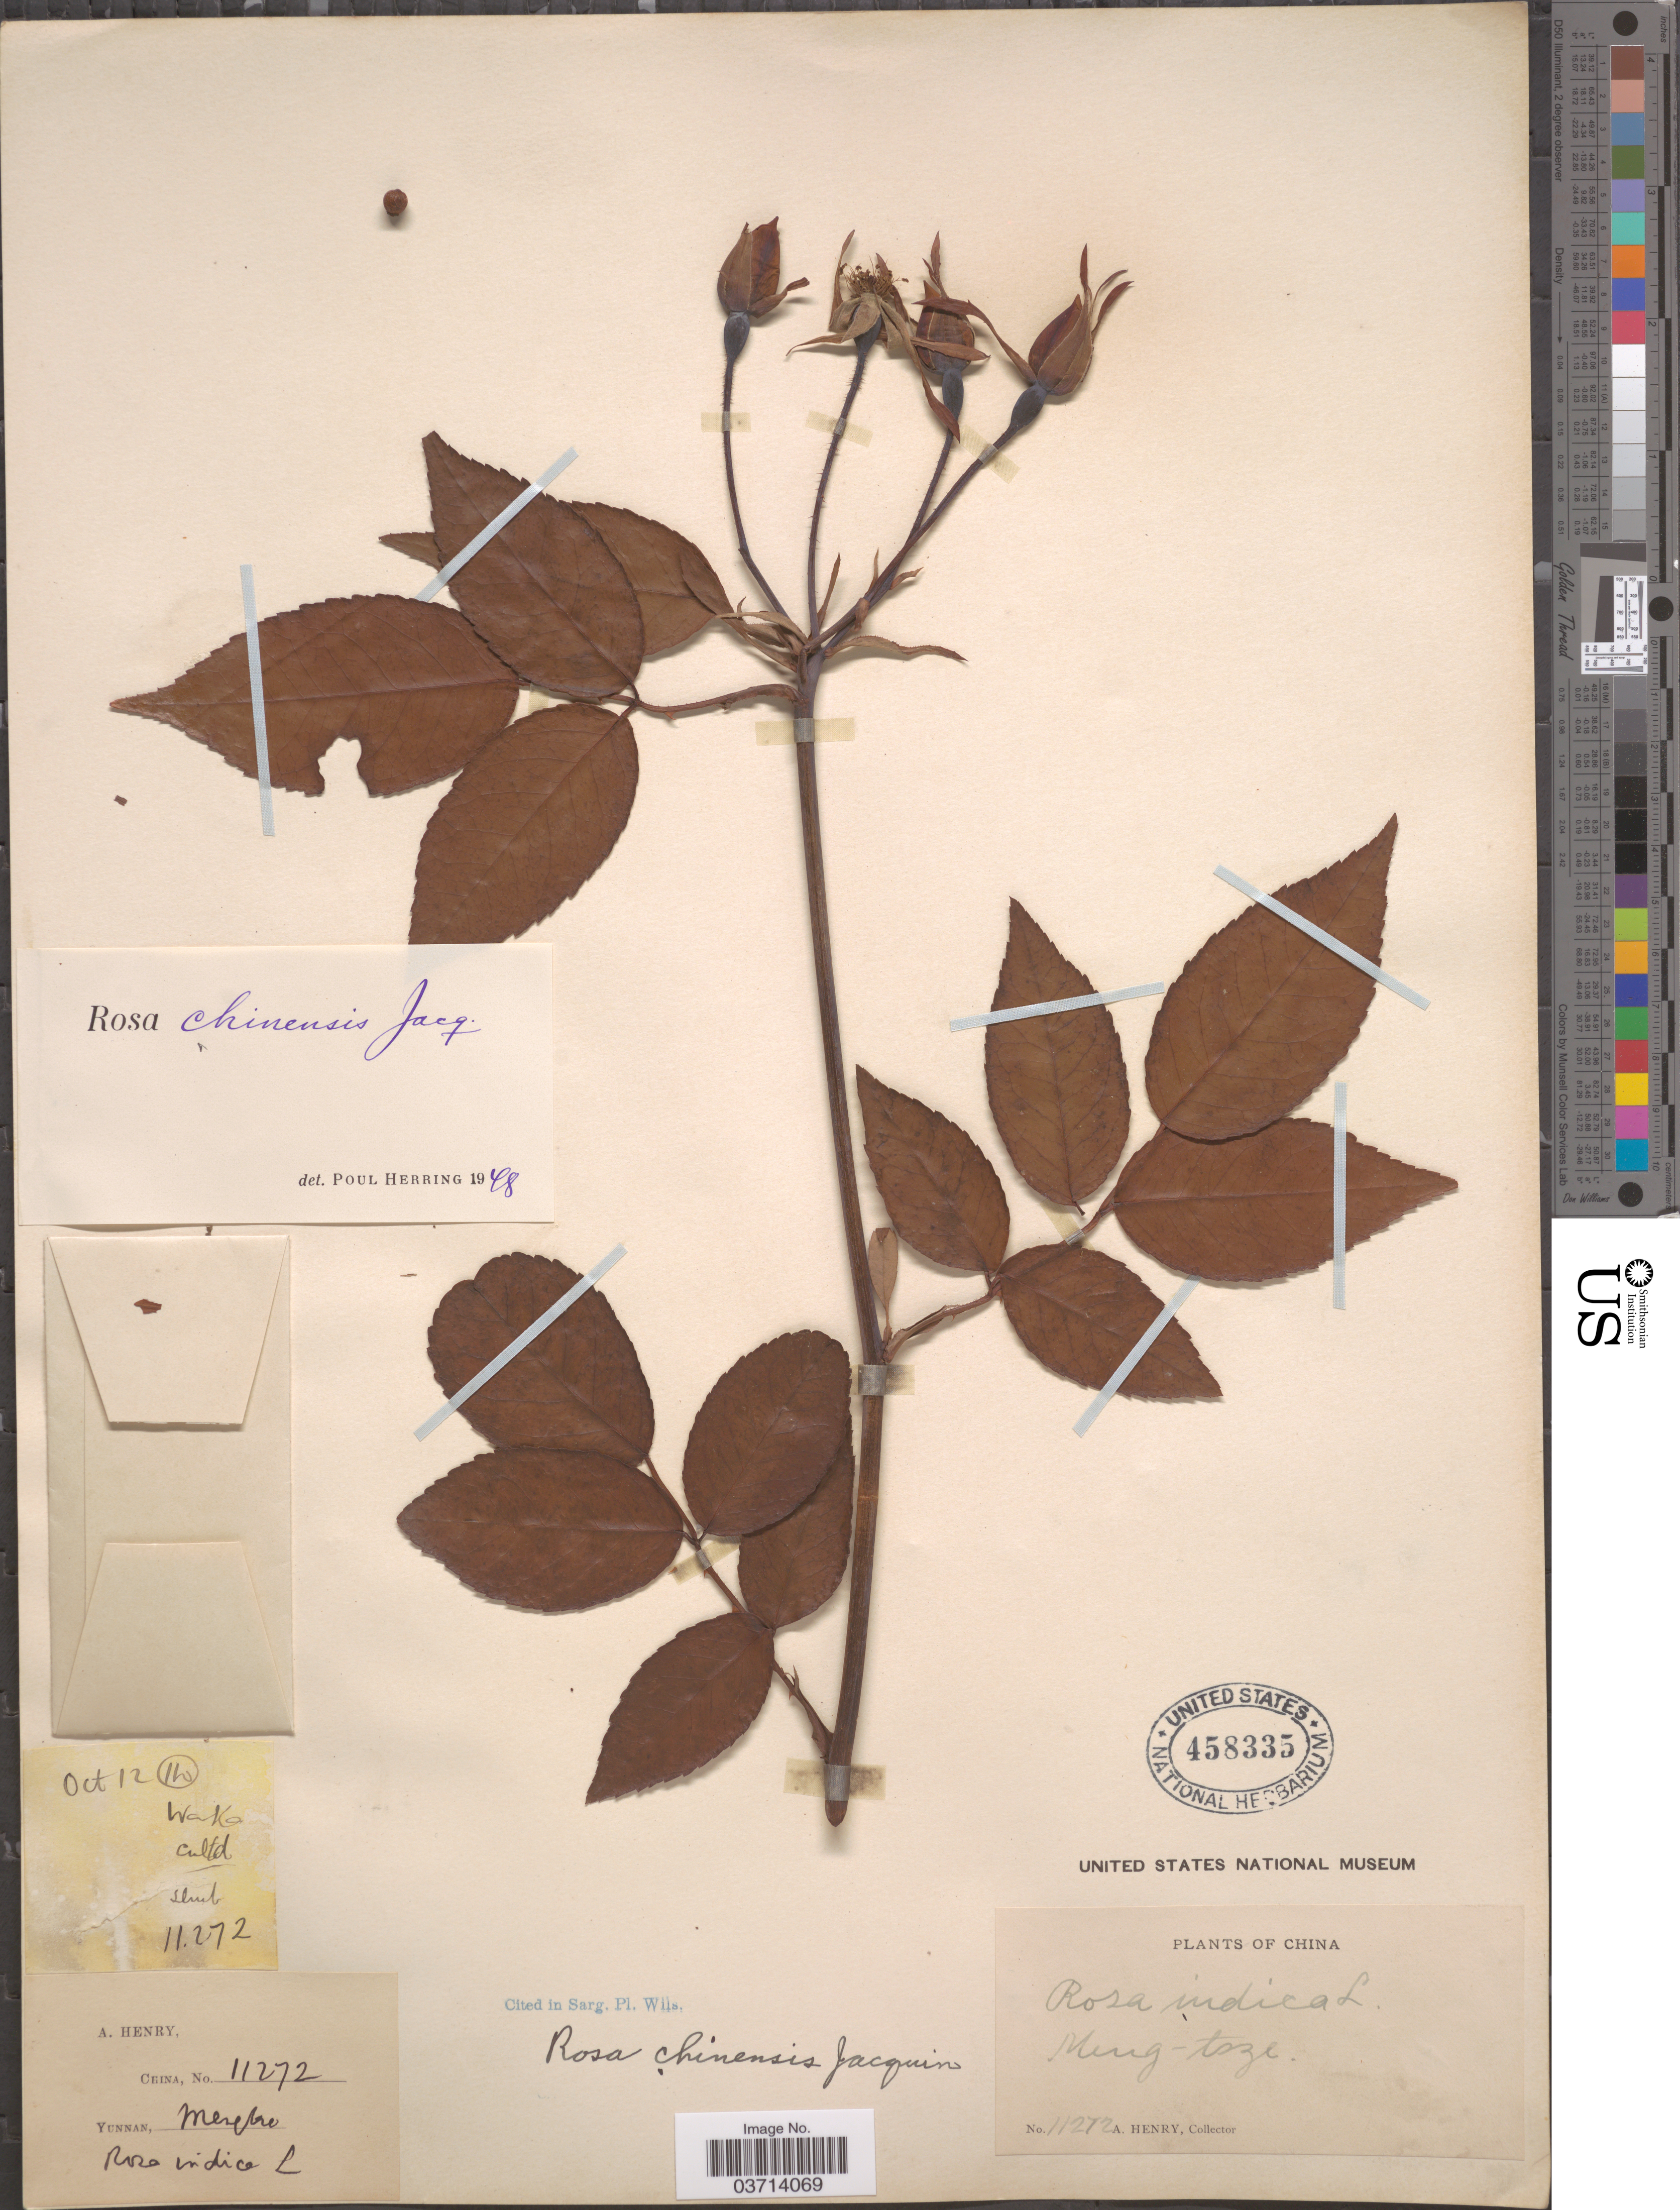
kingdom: Plantae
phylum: Tracheophyta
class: Magnoliopsida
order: Rosales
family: Rosaceae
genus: Rosa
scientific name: Rosa chinensis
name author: Jacq.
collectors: A. Henry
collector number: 11272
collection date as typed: Transcribed d/m/y: /10/12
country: China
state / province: Yunnan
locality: Meng-tsze. Wake.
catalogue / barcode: US 458335